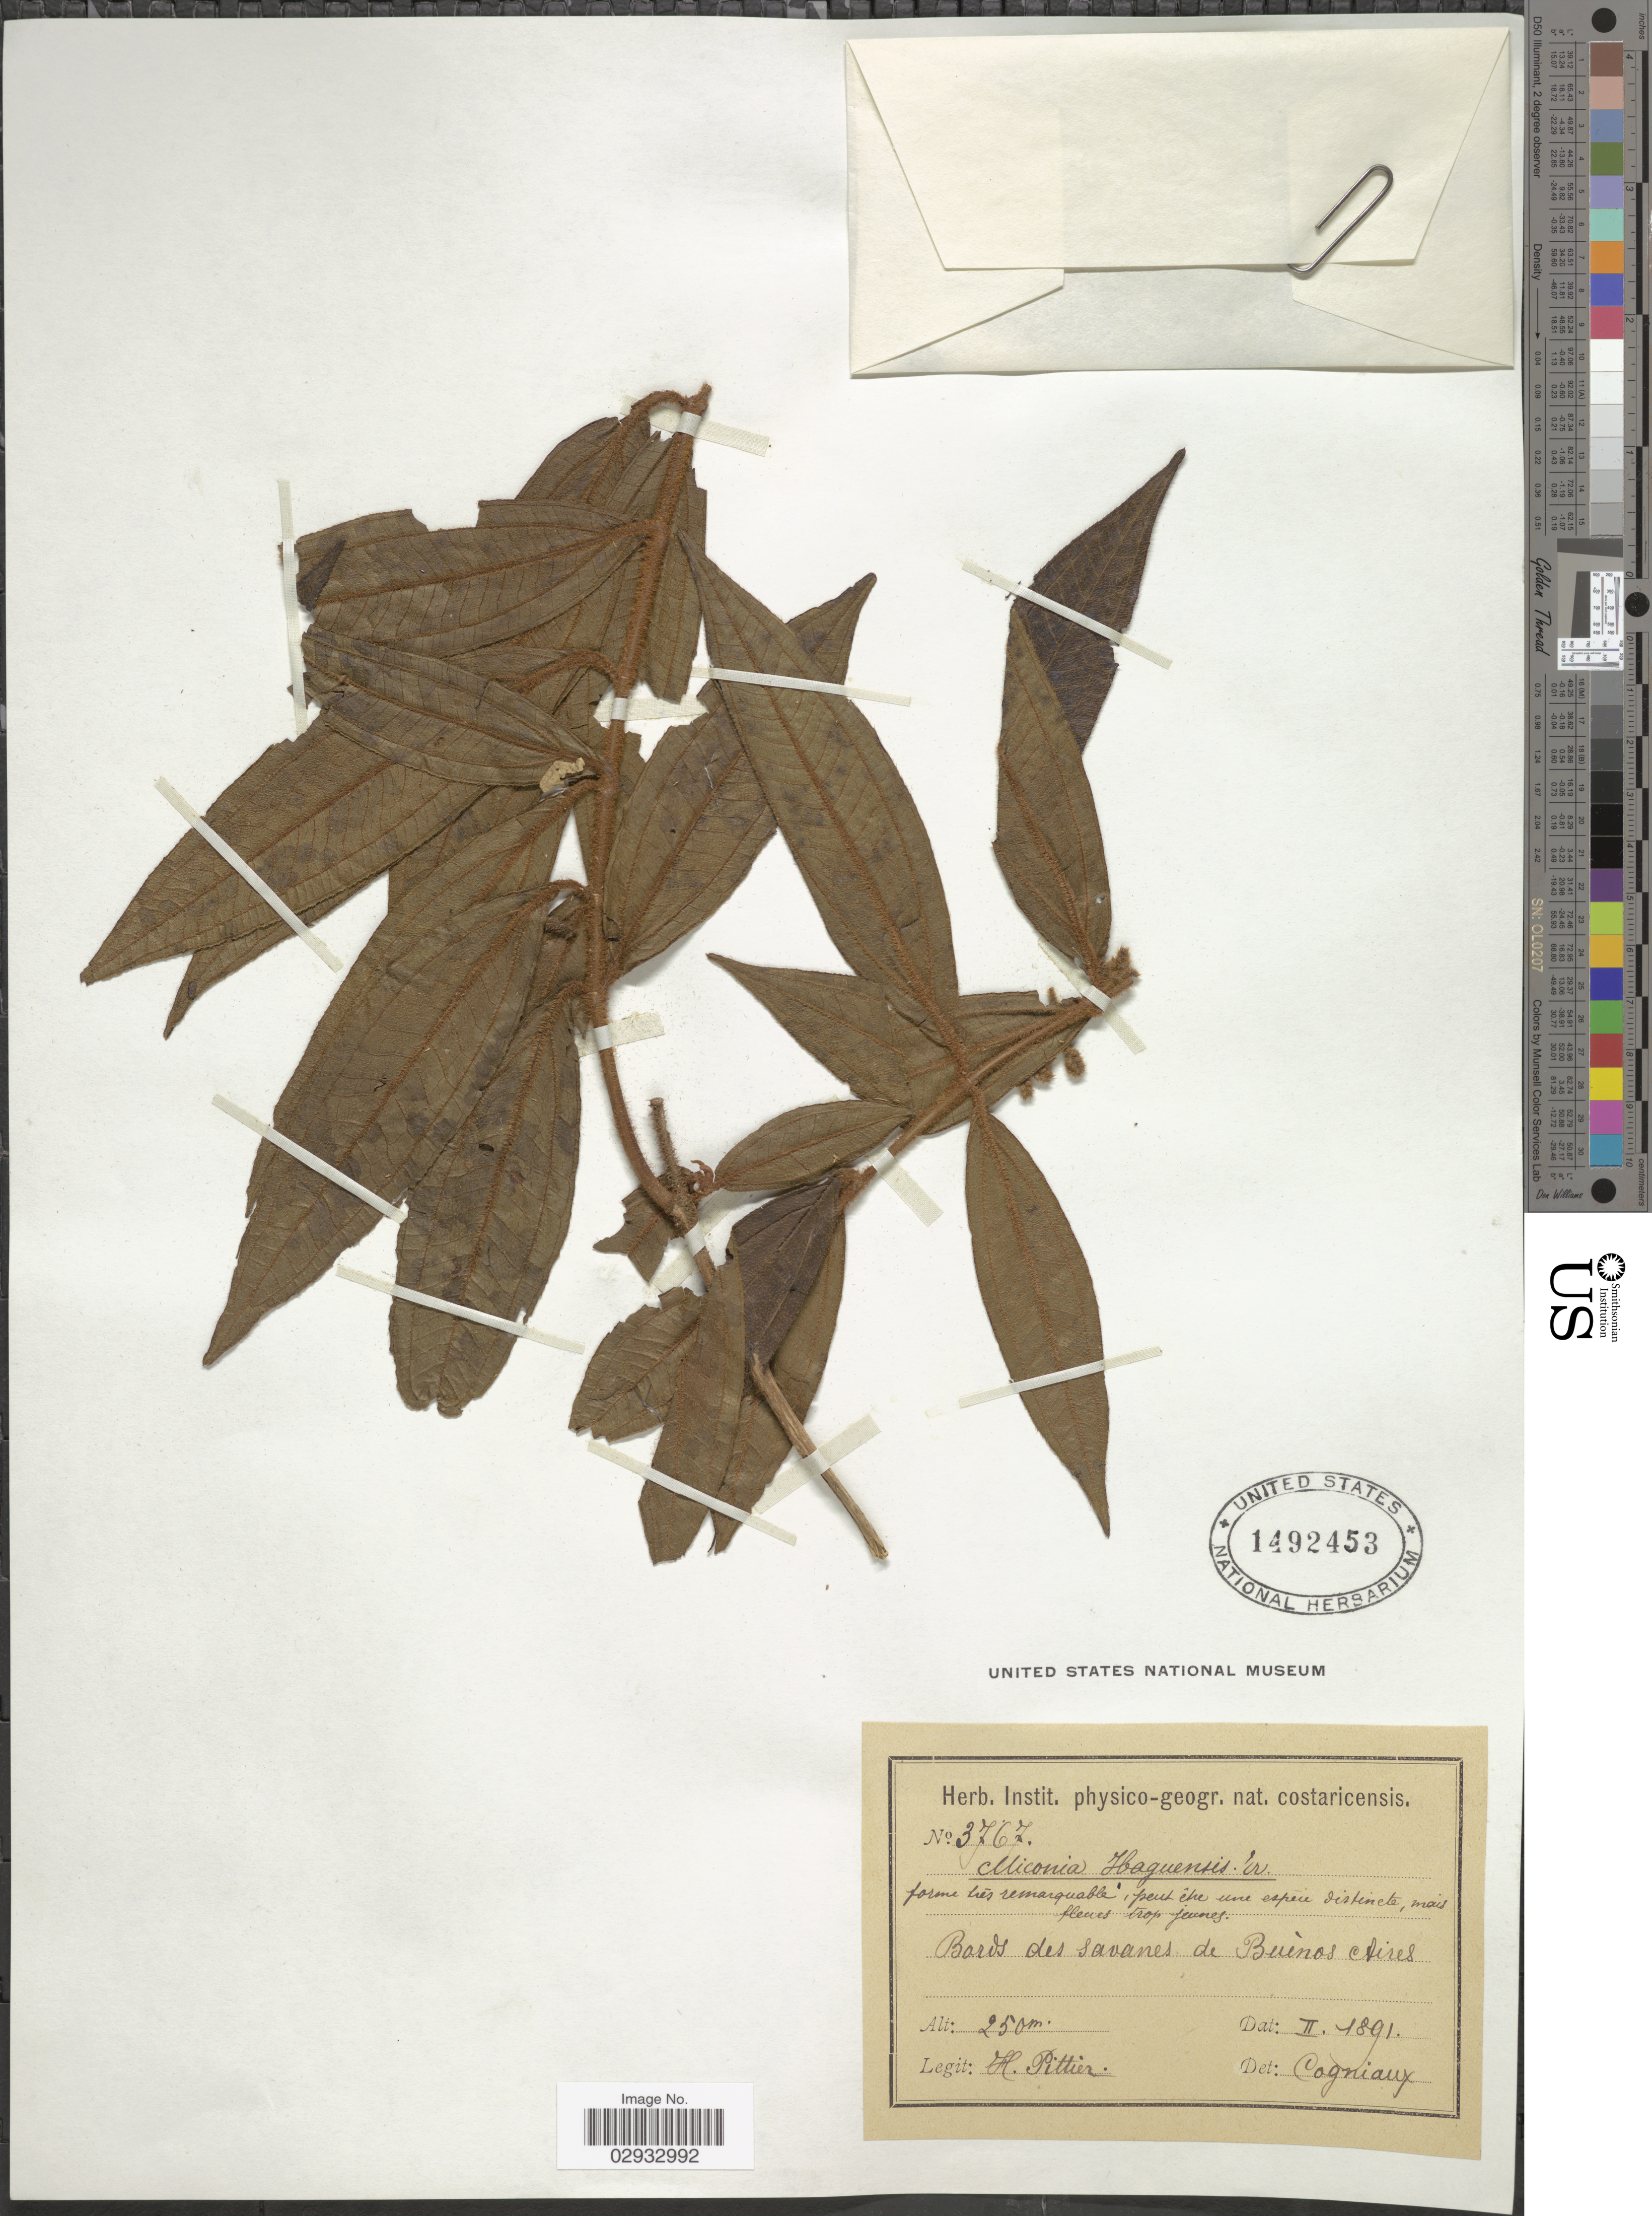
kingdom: Plantae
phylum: Tracheophyta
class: Magnoliopsida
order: Myrtales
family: Melastomataceae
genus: Miconia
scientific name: Miconia ibaguensis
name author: (Bonpl.) Triana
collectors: H. F. Pittier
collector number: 3767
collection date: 1891-02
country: Costa Rica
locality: Bords des savanes de Buénos Aires.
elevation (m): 250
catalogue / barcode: US 1492453